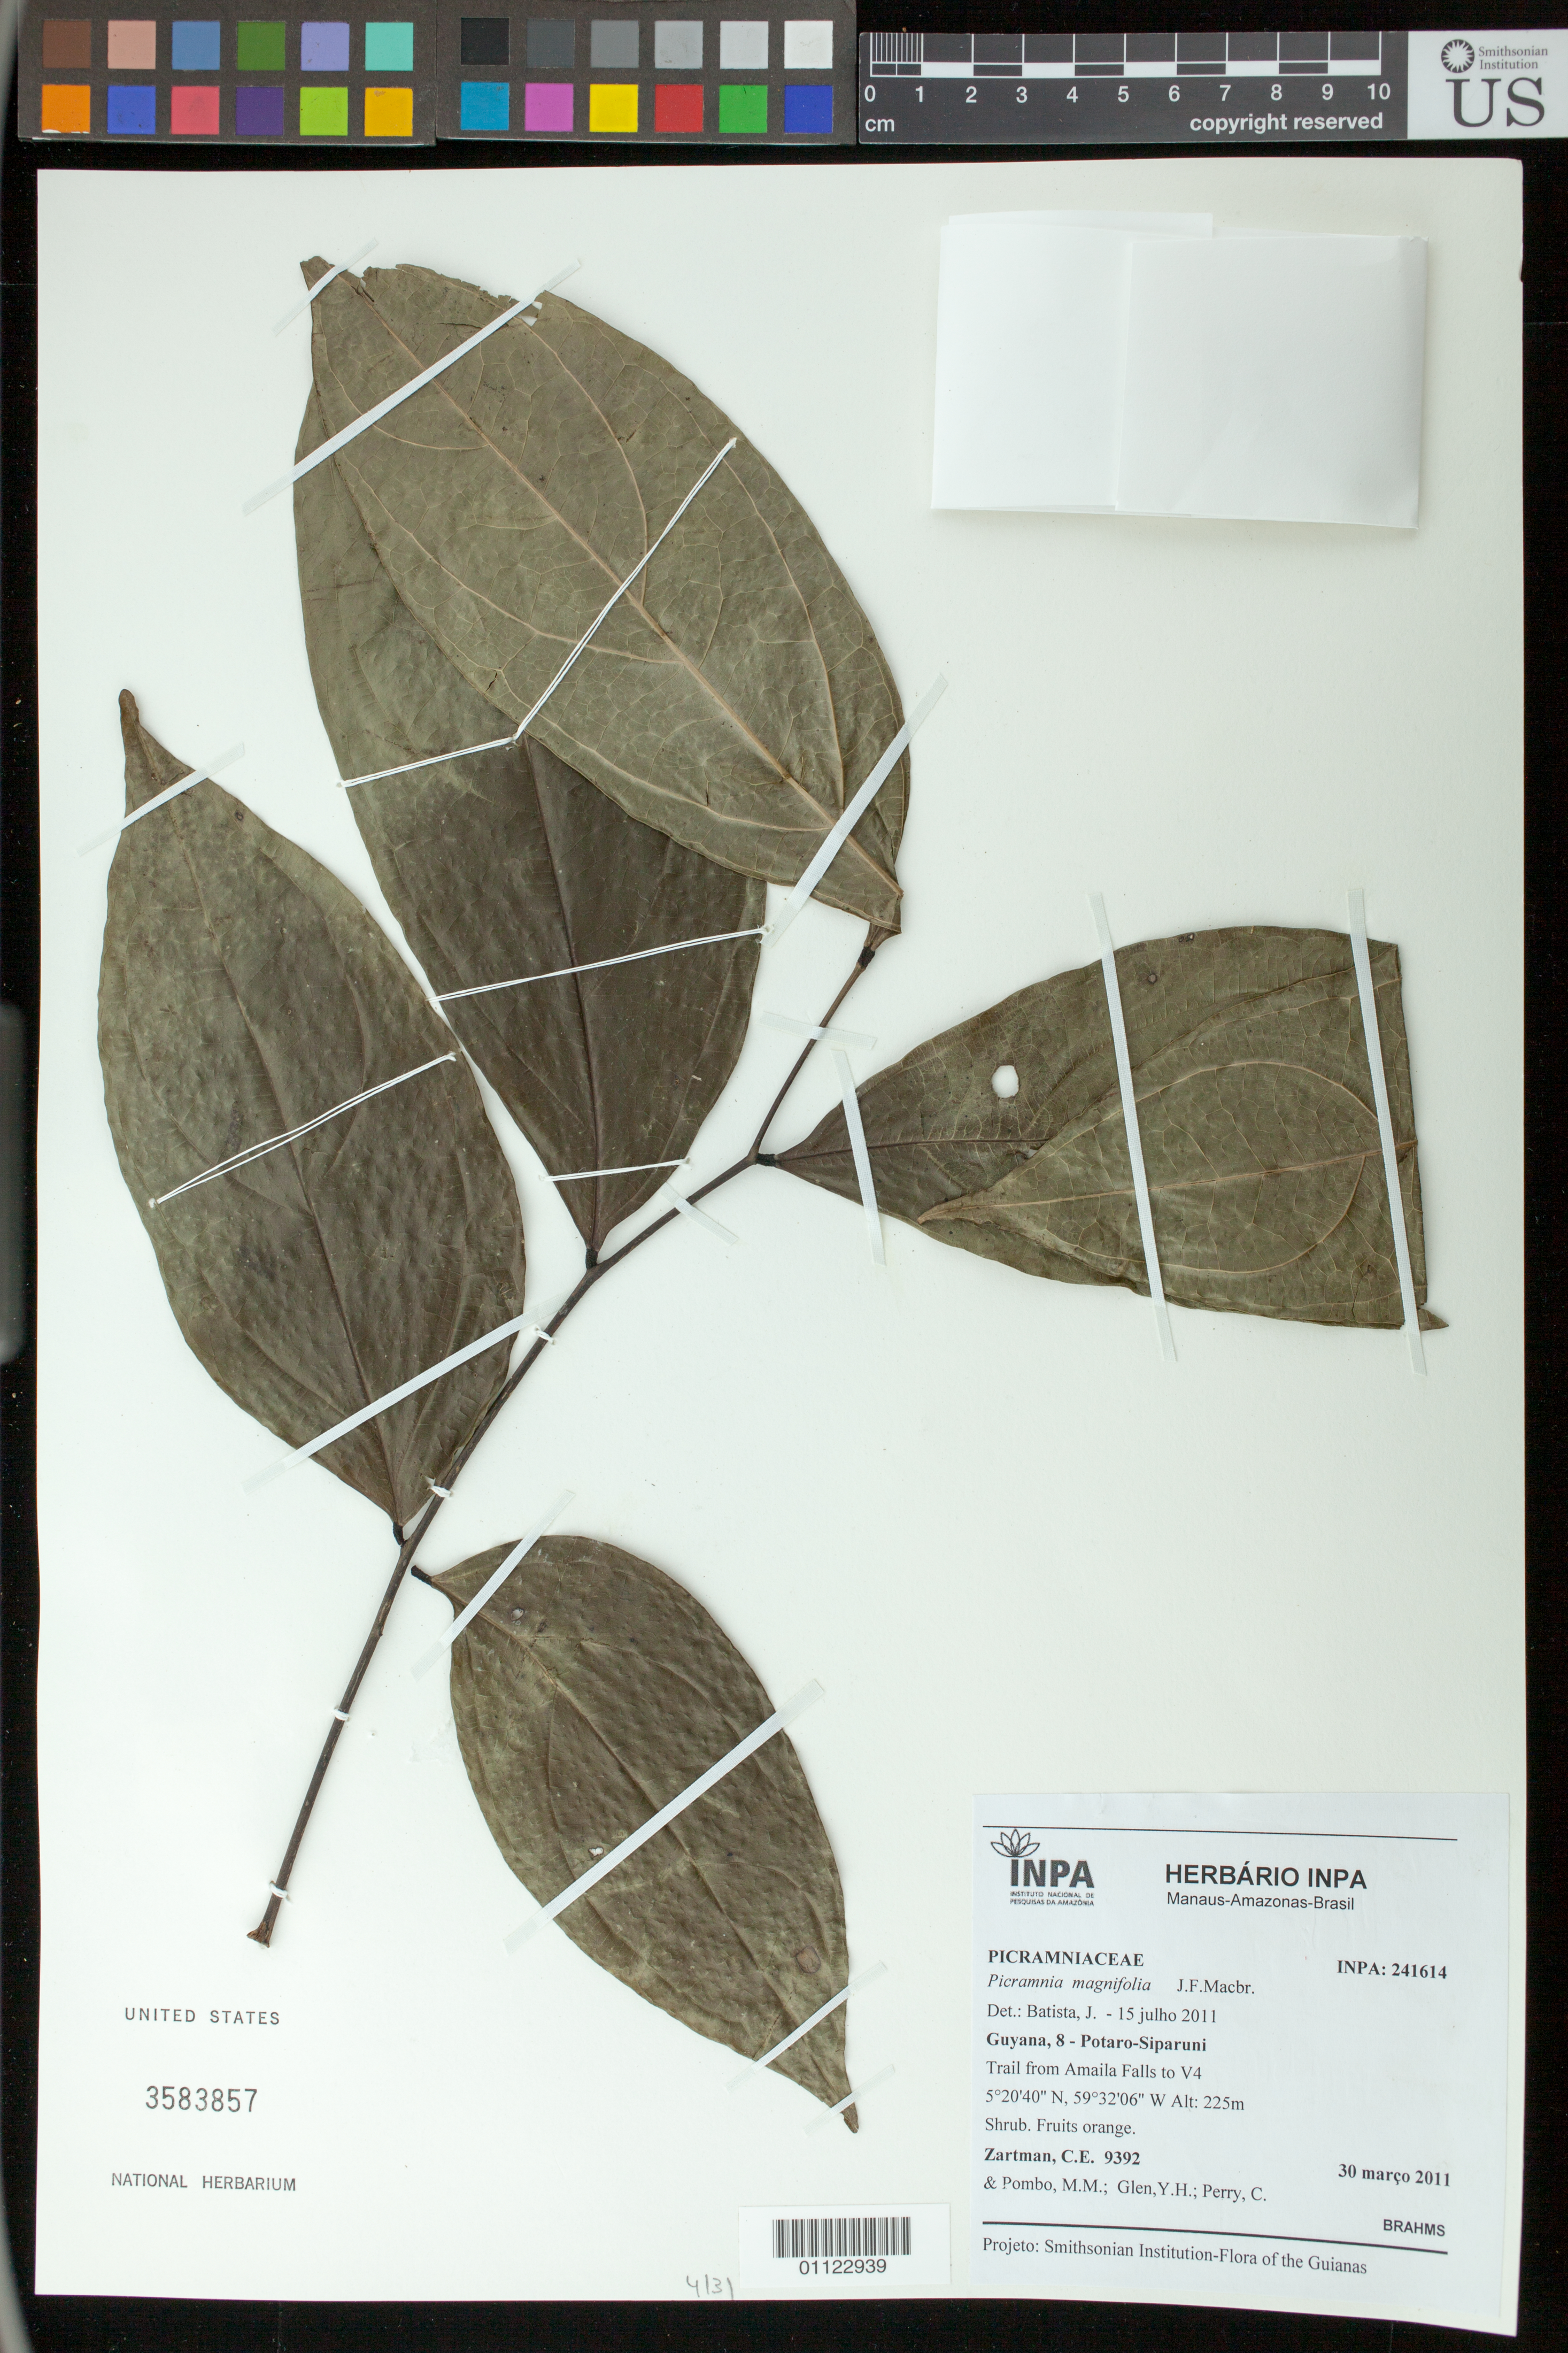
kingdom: Plantae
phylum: Tracheophyta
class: Magnoliopsida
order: Picramniales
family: Picramniaceae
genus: Picramnia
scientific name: Picramnia magnifolia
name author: J.F. Macbr.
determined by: Batista, J.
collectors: C. Zartman, M. Pombo, Y. Glen & C. Perry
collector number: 9392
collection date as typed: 30-Mar-11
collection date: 1911-03-30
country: Guyana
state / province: Potaro-Siparuni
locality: Amaila Falls to V4 trail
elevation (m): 225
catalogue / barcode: US 3583857